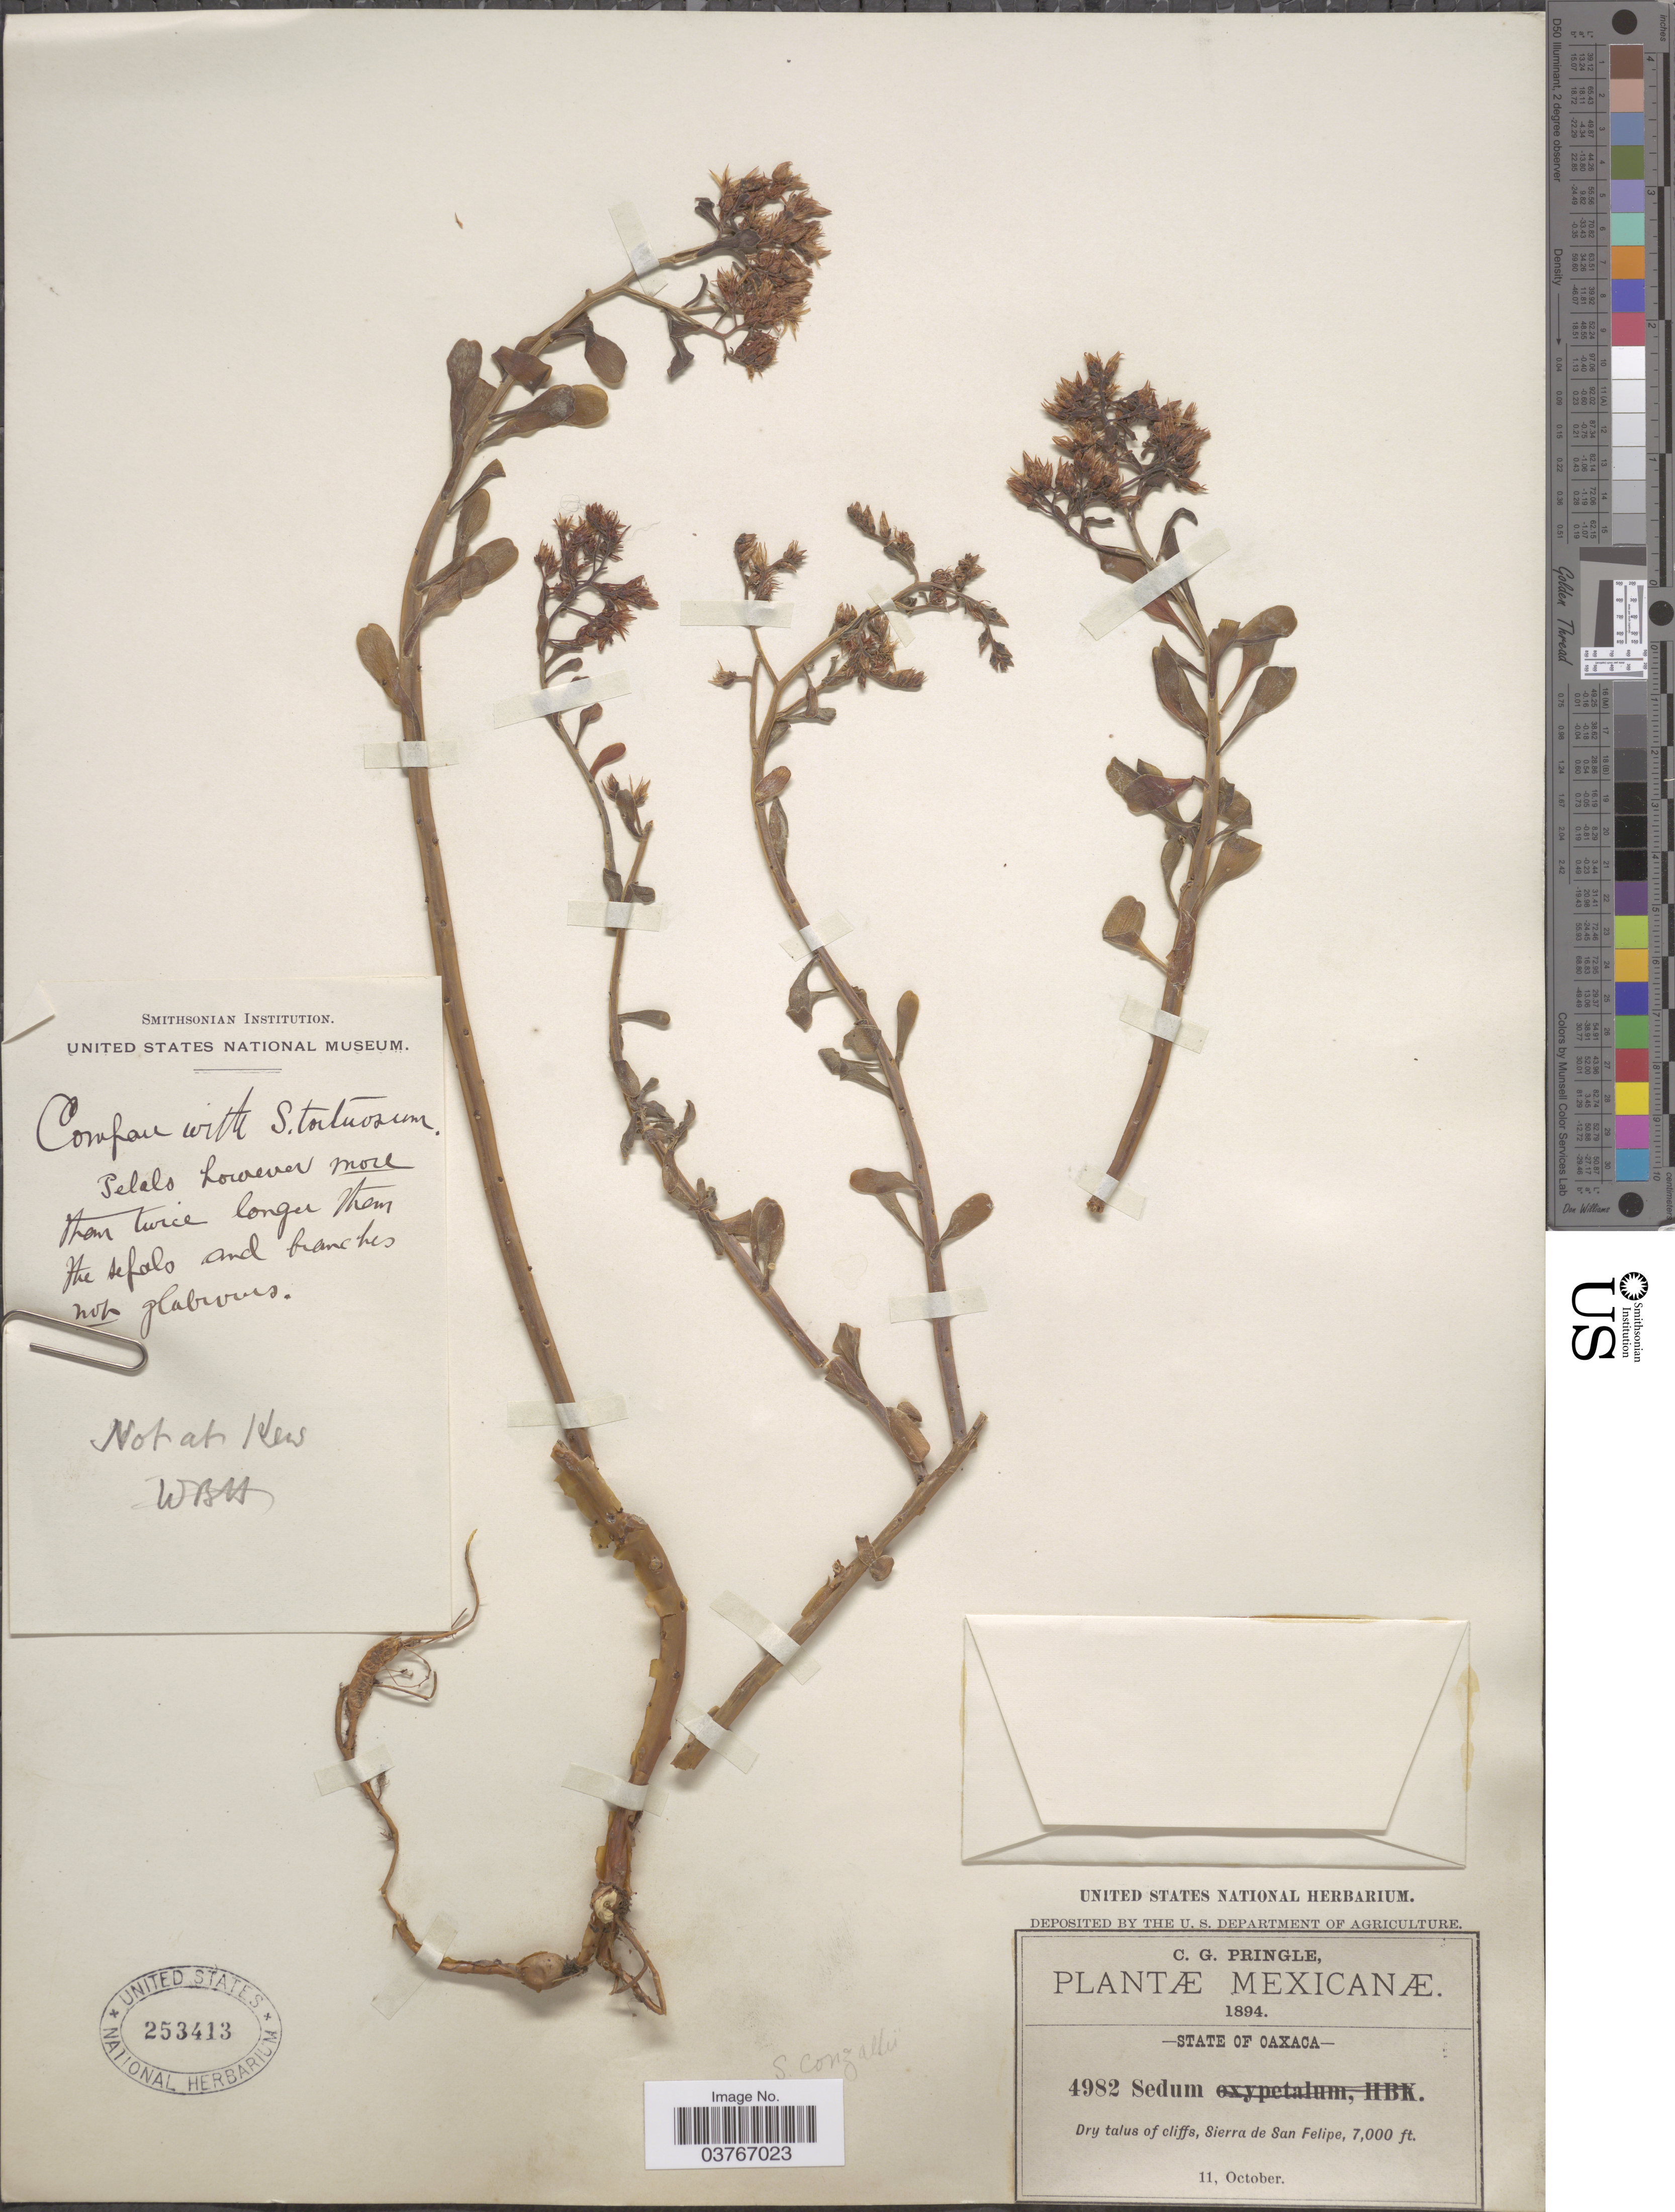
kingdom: Plantae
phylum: Tracheophyta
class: Magnoliopsida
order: Saxifragales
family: Crassulaceae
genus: Sedum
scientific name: Sedum conzattii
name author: Rose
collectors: C. G. Pringle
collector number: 4982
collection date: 1894-10-11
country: Mexico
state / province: Oaxaca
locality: Dry talus of cliffs, Sierra de San Felipe.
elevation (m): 2134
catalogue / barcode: US 253413